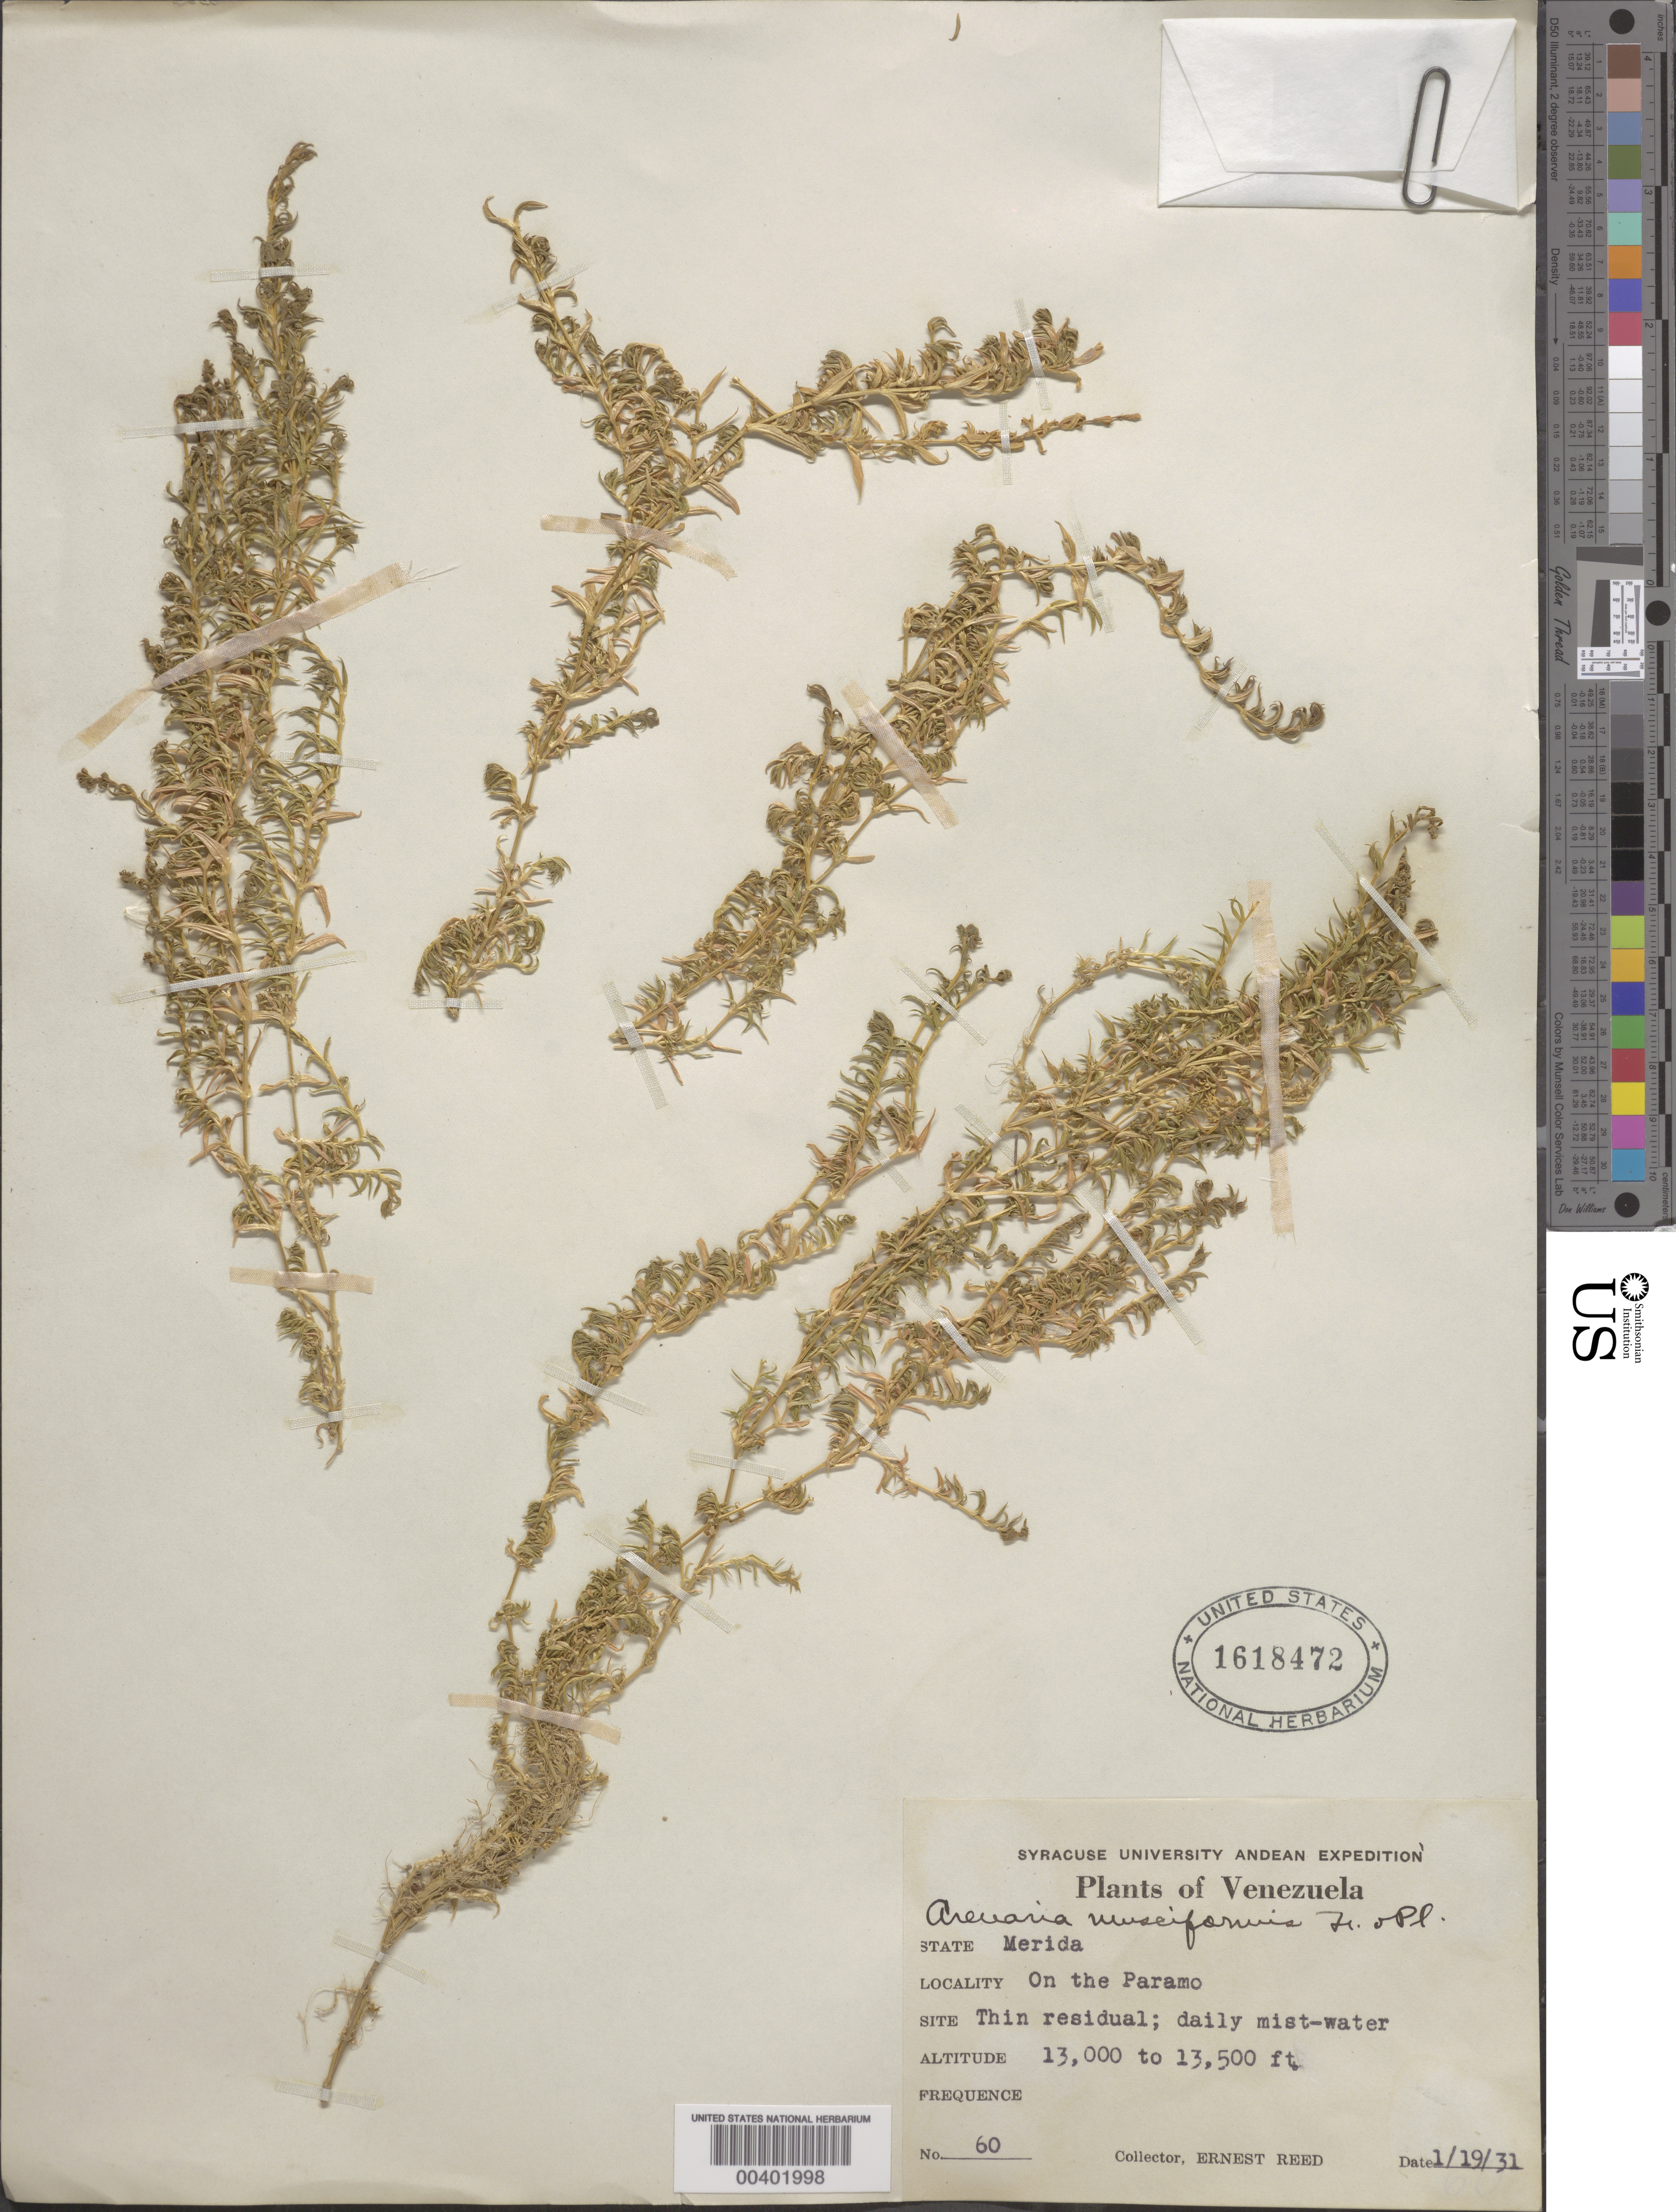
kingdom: Plantae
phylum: Tracheophyta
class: Magnoliopsida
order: Caryophyllales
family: Caryophyllaceae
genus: Arenaria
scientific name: Arenaria musciformis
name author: Triana & Planch.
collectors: E. Reed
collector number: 60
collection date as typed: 19 Jan 1931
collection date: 1931-01-19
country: Venezuela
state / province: Mérida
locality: On the Páramo.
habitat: páramo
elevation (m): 3962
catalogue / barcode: US 1618472